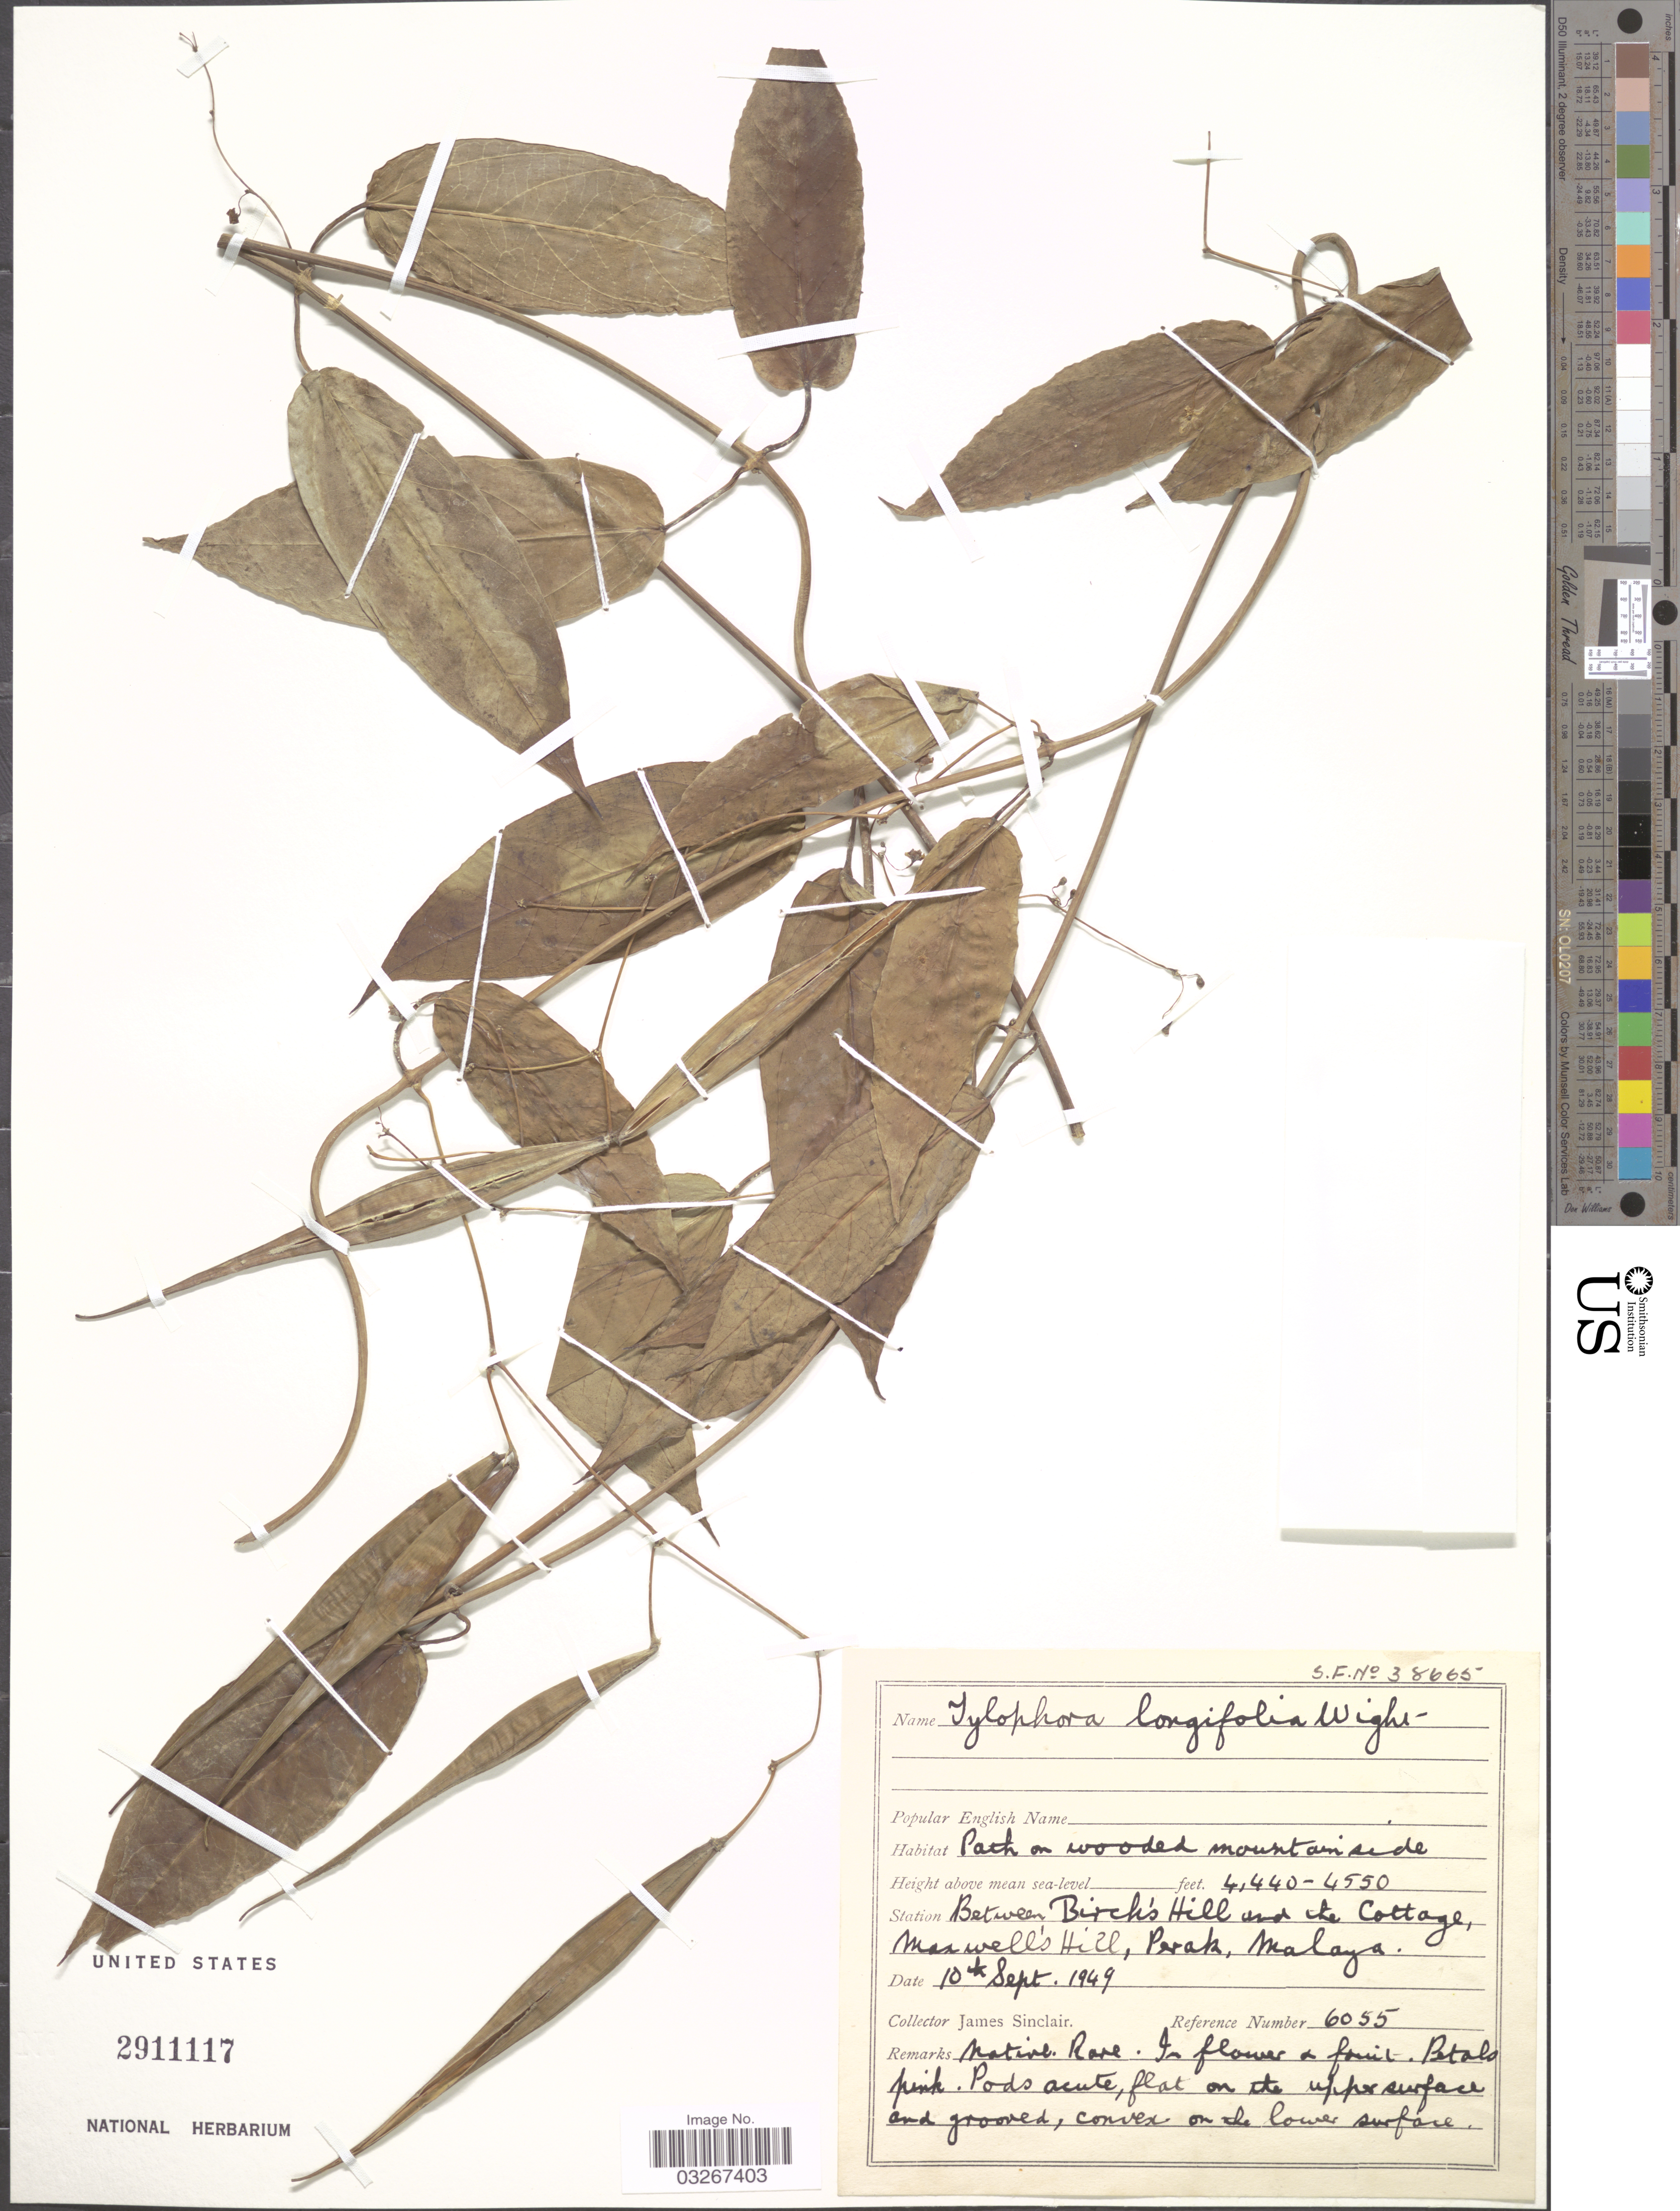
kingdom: Plantae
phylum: Tracheophyta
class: Magnoliopsida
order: Gentianales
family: Apocynaceae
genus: Tylophora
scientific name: Tylophora longifolia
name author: Wight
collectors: J. Sinclair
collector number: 6055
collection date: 1949-09-10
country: Malaysia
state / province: Perak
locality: Station Between Birch's Hill and the Cottage, Maxwell's Hill, Malaya.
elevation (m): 1353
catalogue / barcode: US 2911117